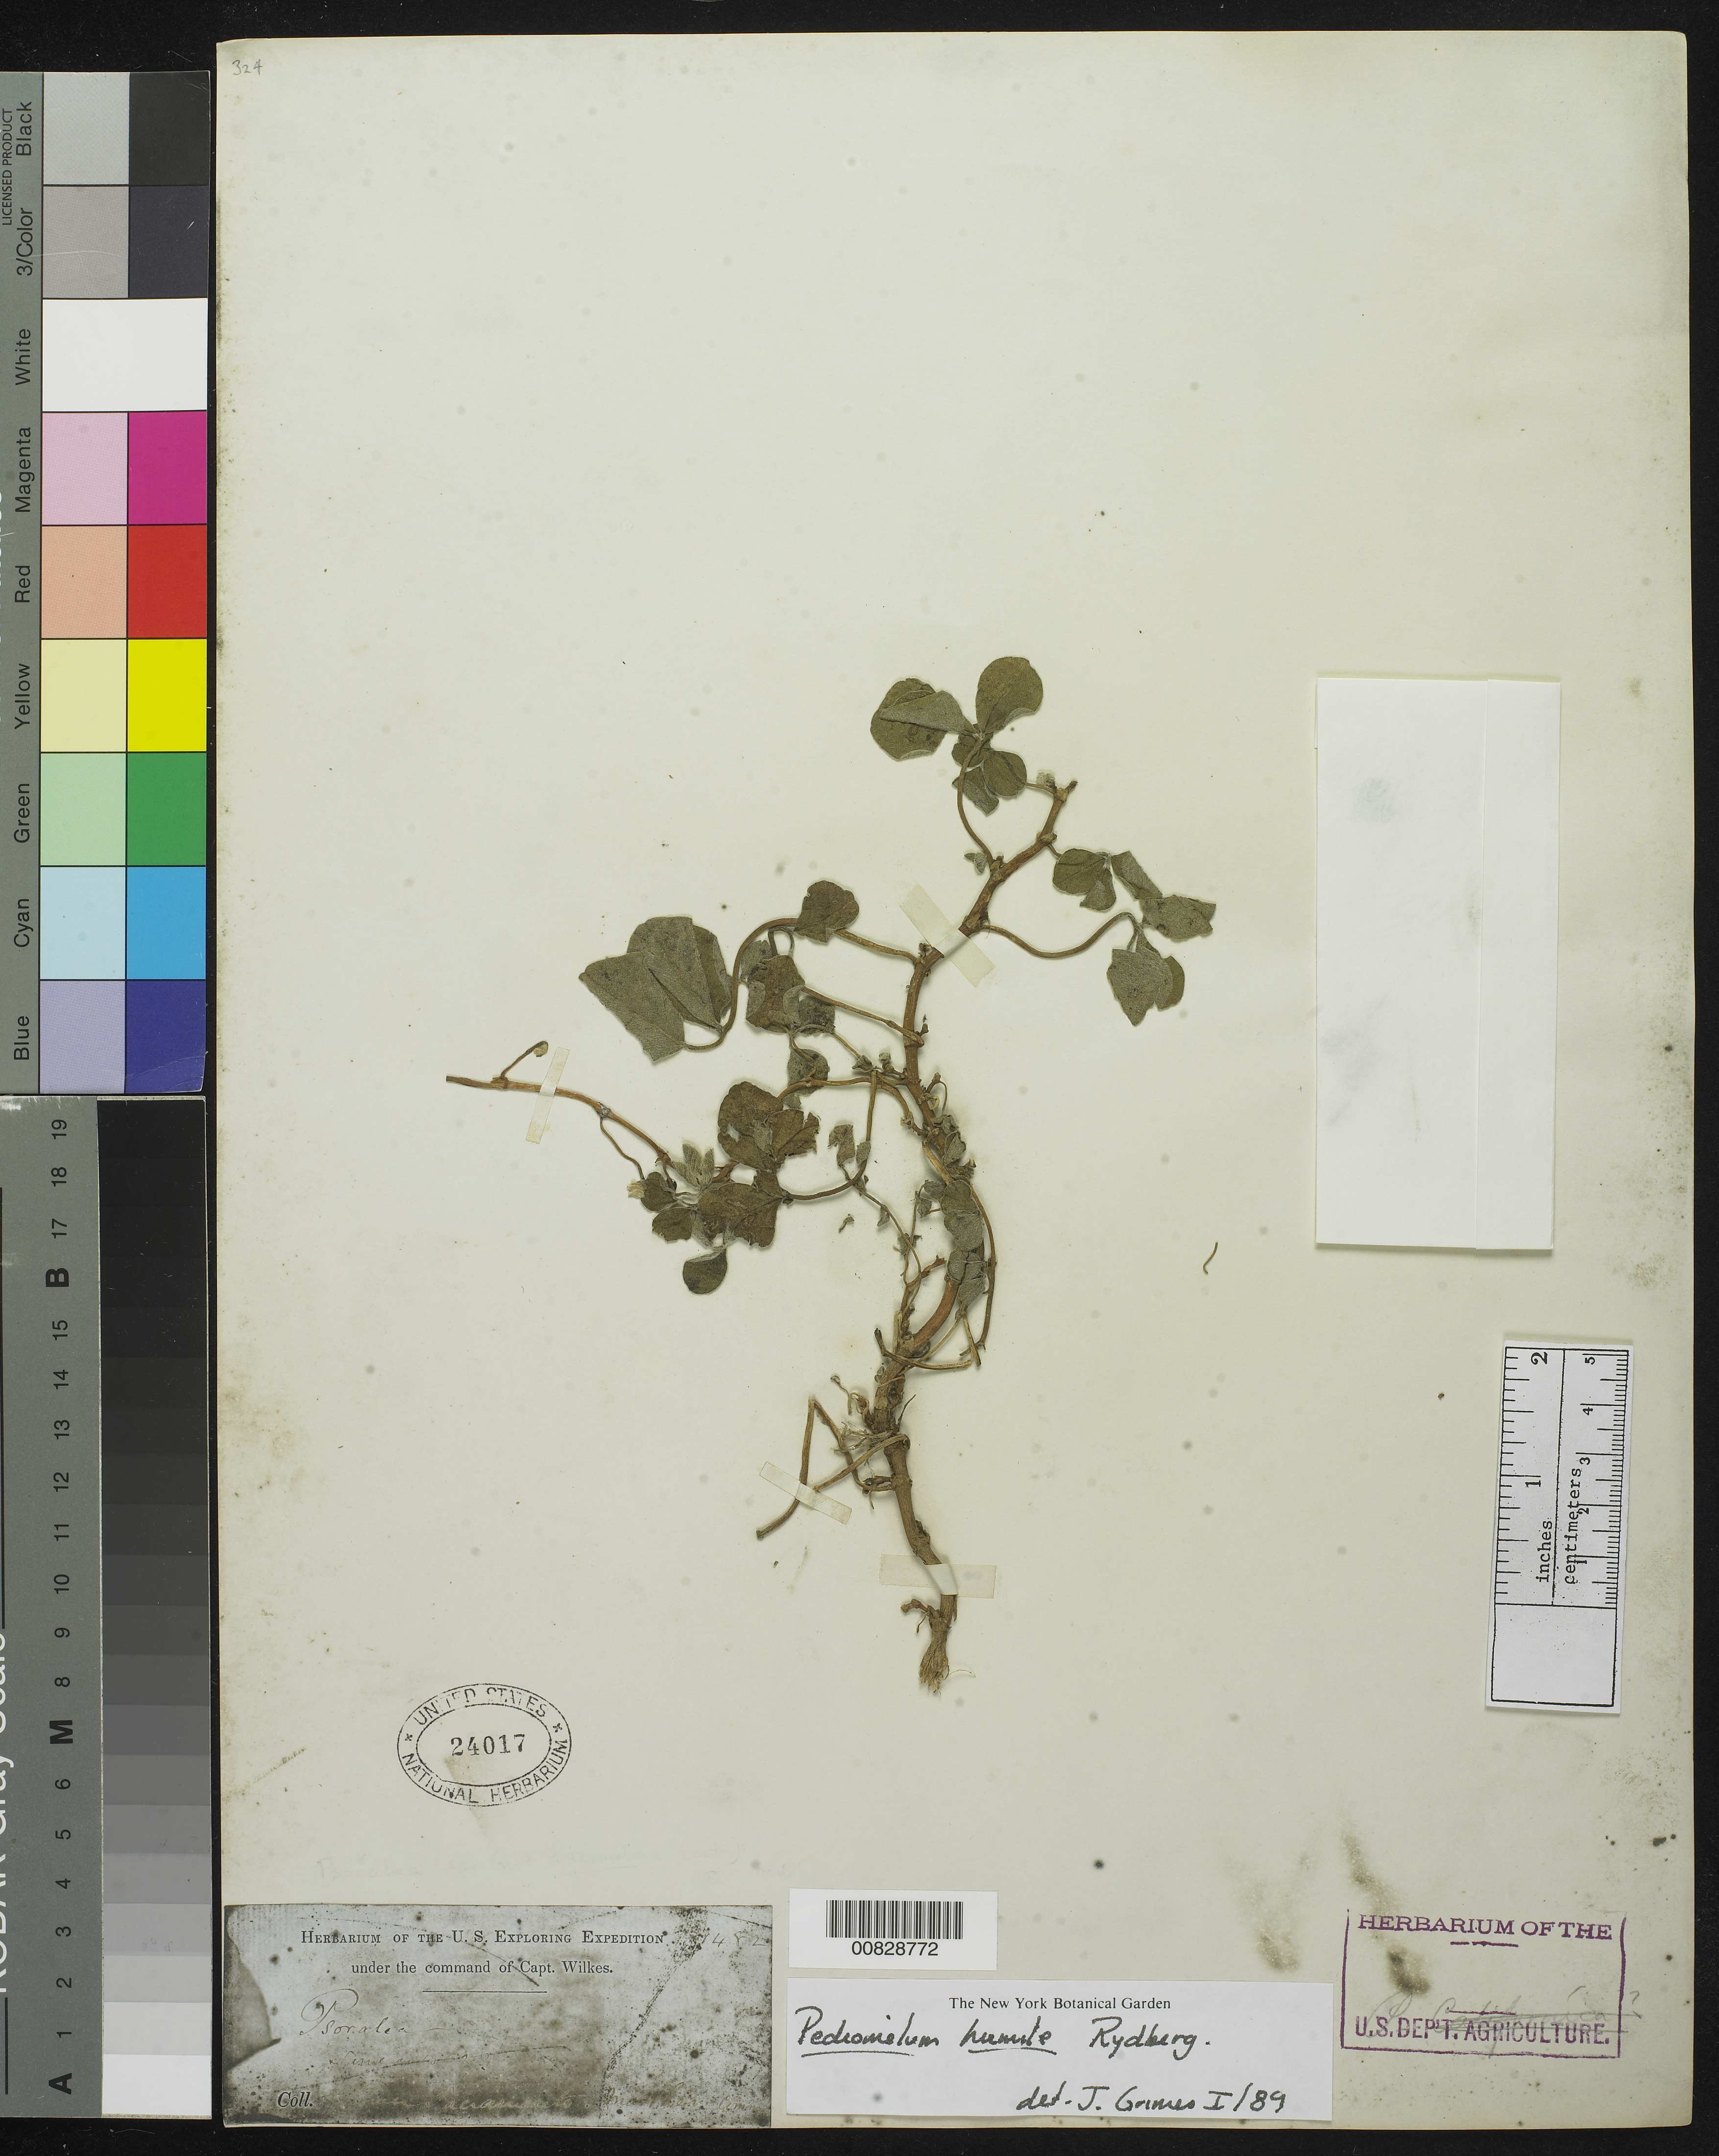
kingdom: Plantae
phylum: Tracheophyta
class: Magnoliopsida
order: Fabales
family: Fabaceae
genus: Pediomelum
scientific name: Pediomelum humile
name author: Rydb.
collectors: Wilkes Explor. Exped.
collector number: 1482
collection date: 1838/1842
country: United States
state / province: California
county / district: Sacramento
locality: Lower Sacramento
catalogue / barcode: US 24017